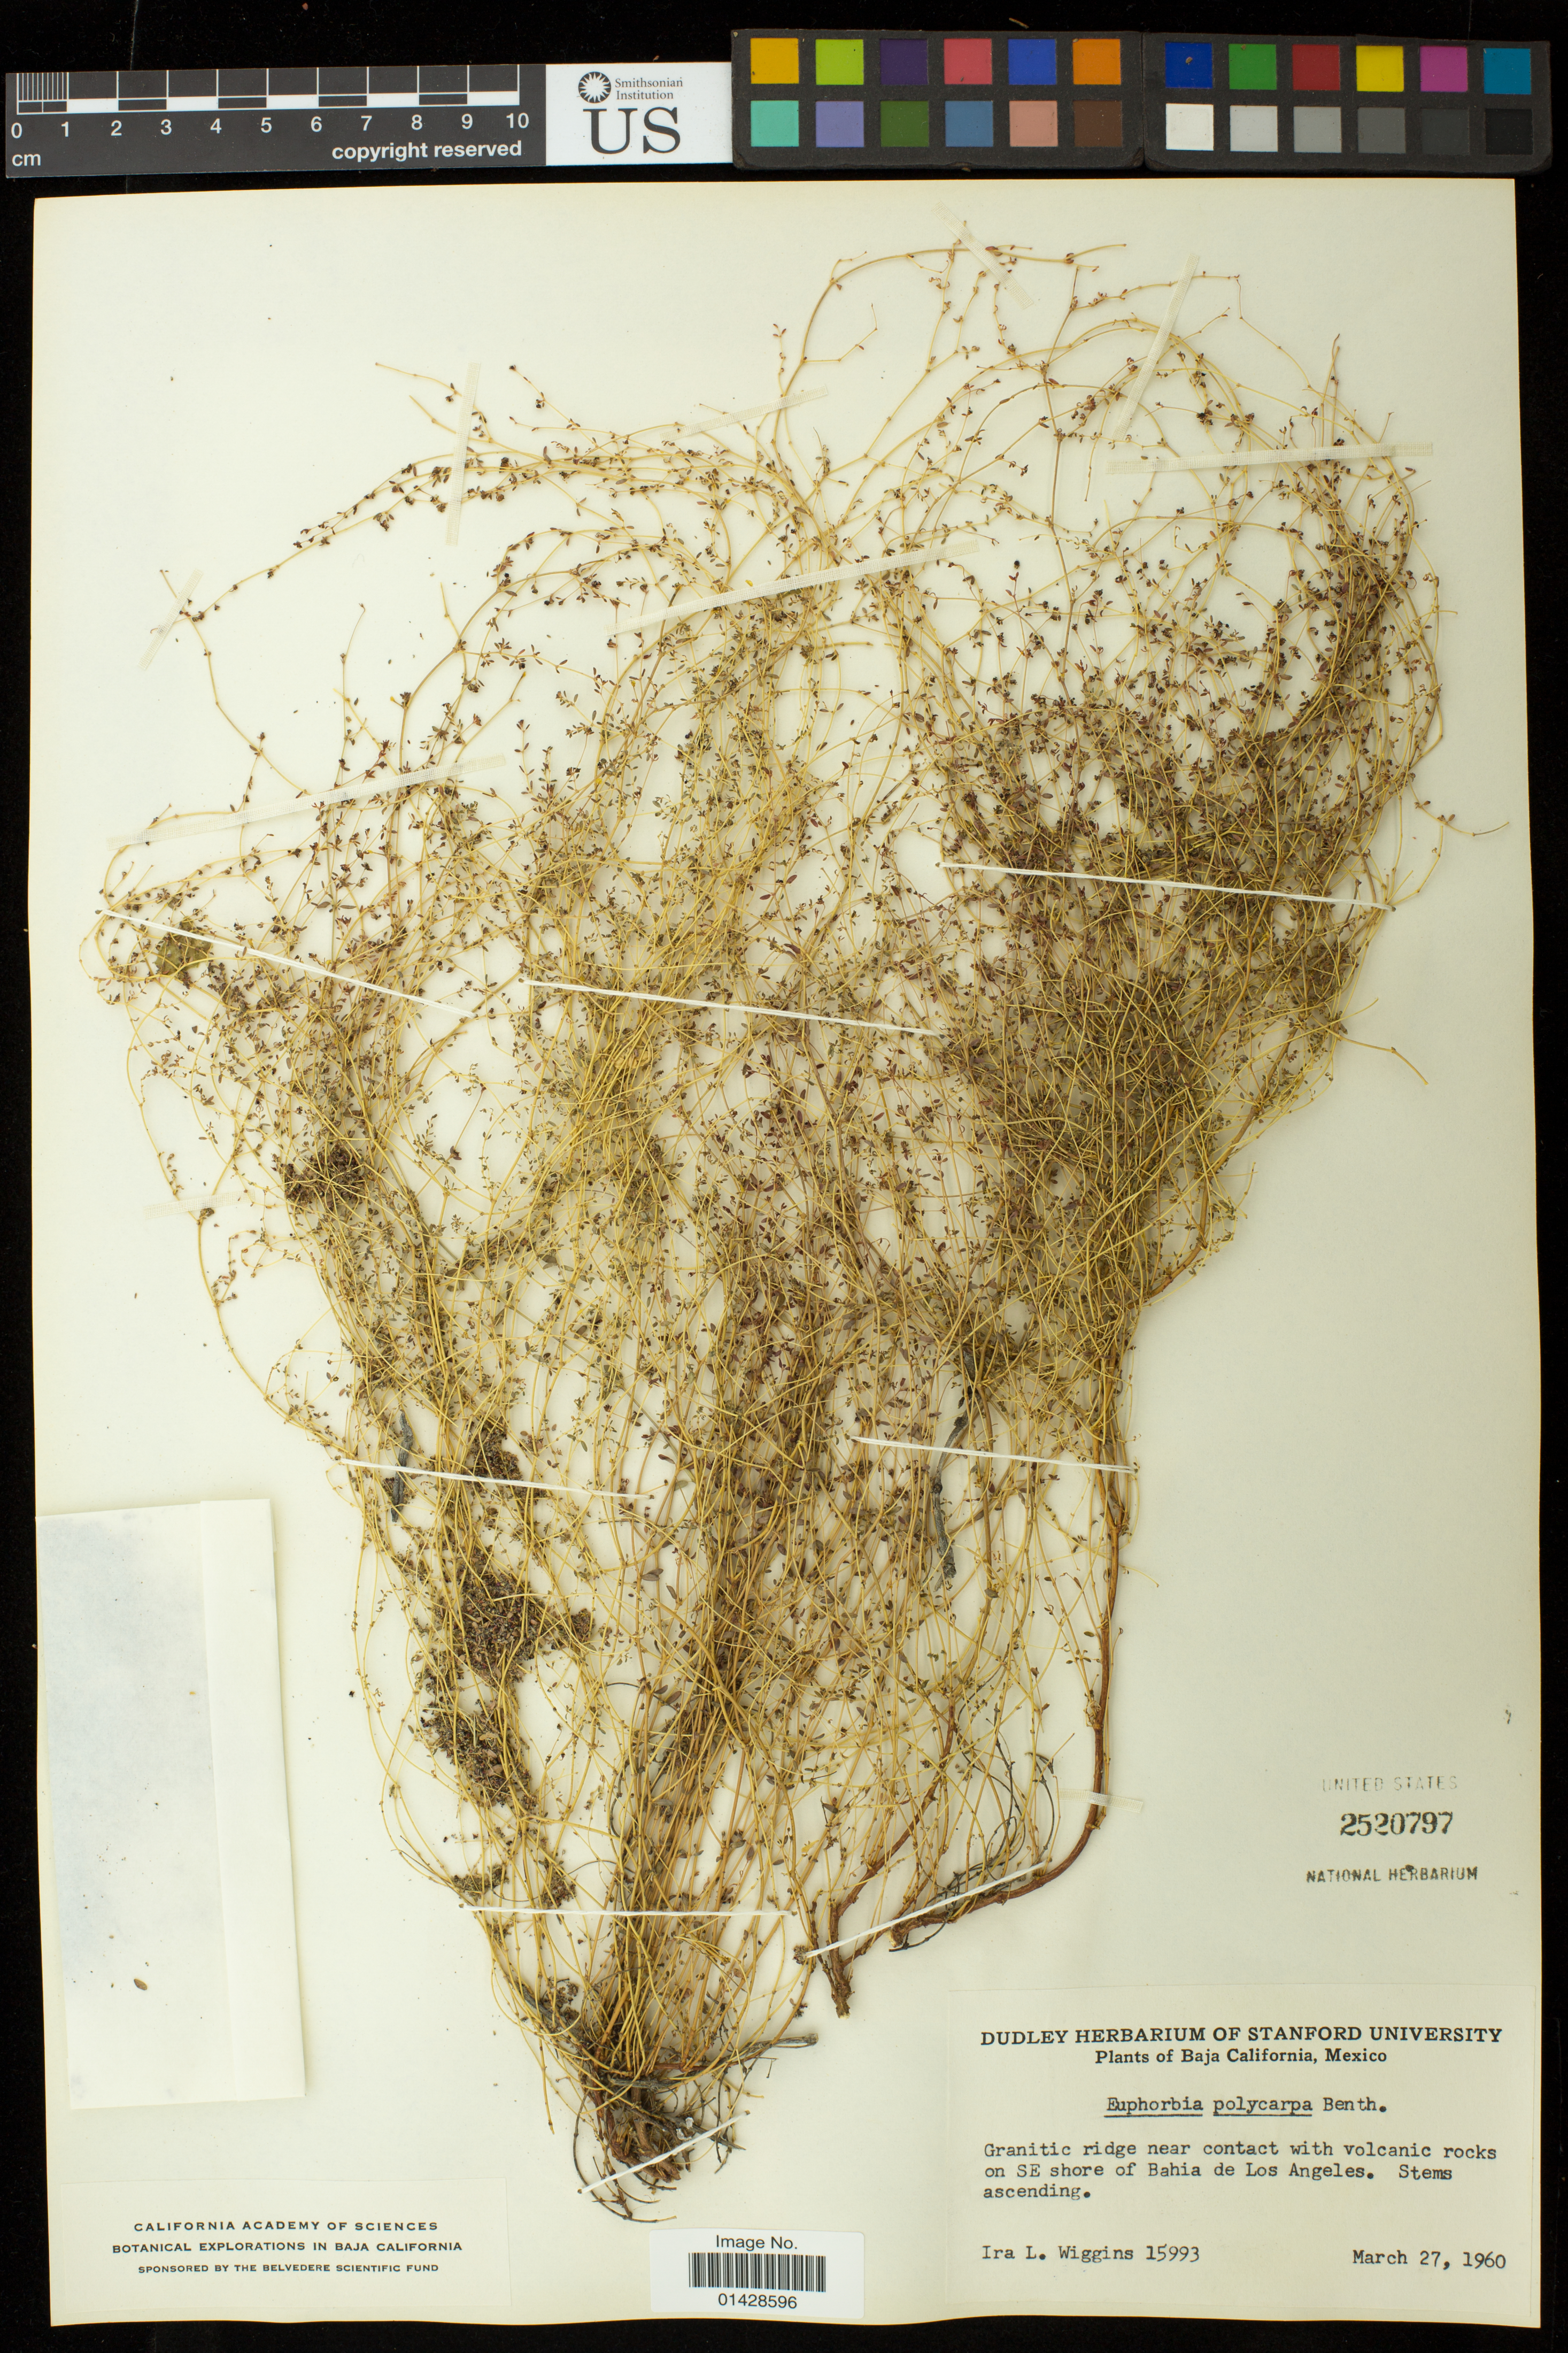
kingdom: Plantae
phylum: Tracheophyta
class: Magnoliopsida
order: Malpighiales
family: Euphorbiaceae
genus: Euphorbia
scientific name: Euphorbia polycarpa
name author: Benth.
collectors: I. L. Wiggins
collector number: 15993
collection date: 1960-03-27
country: Mexico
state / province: Baja California Norte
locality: On SE shore of Bahia de Los Angeles.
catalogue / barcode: US 2520797